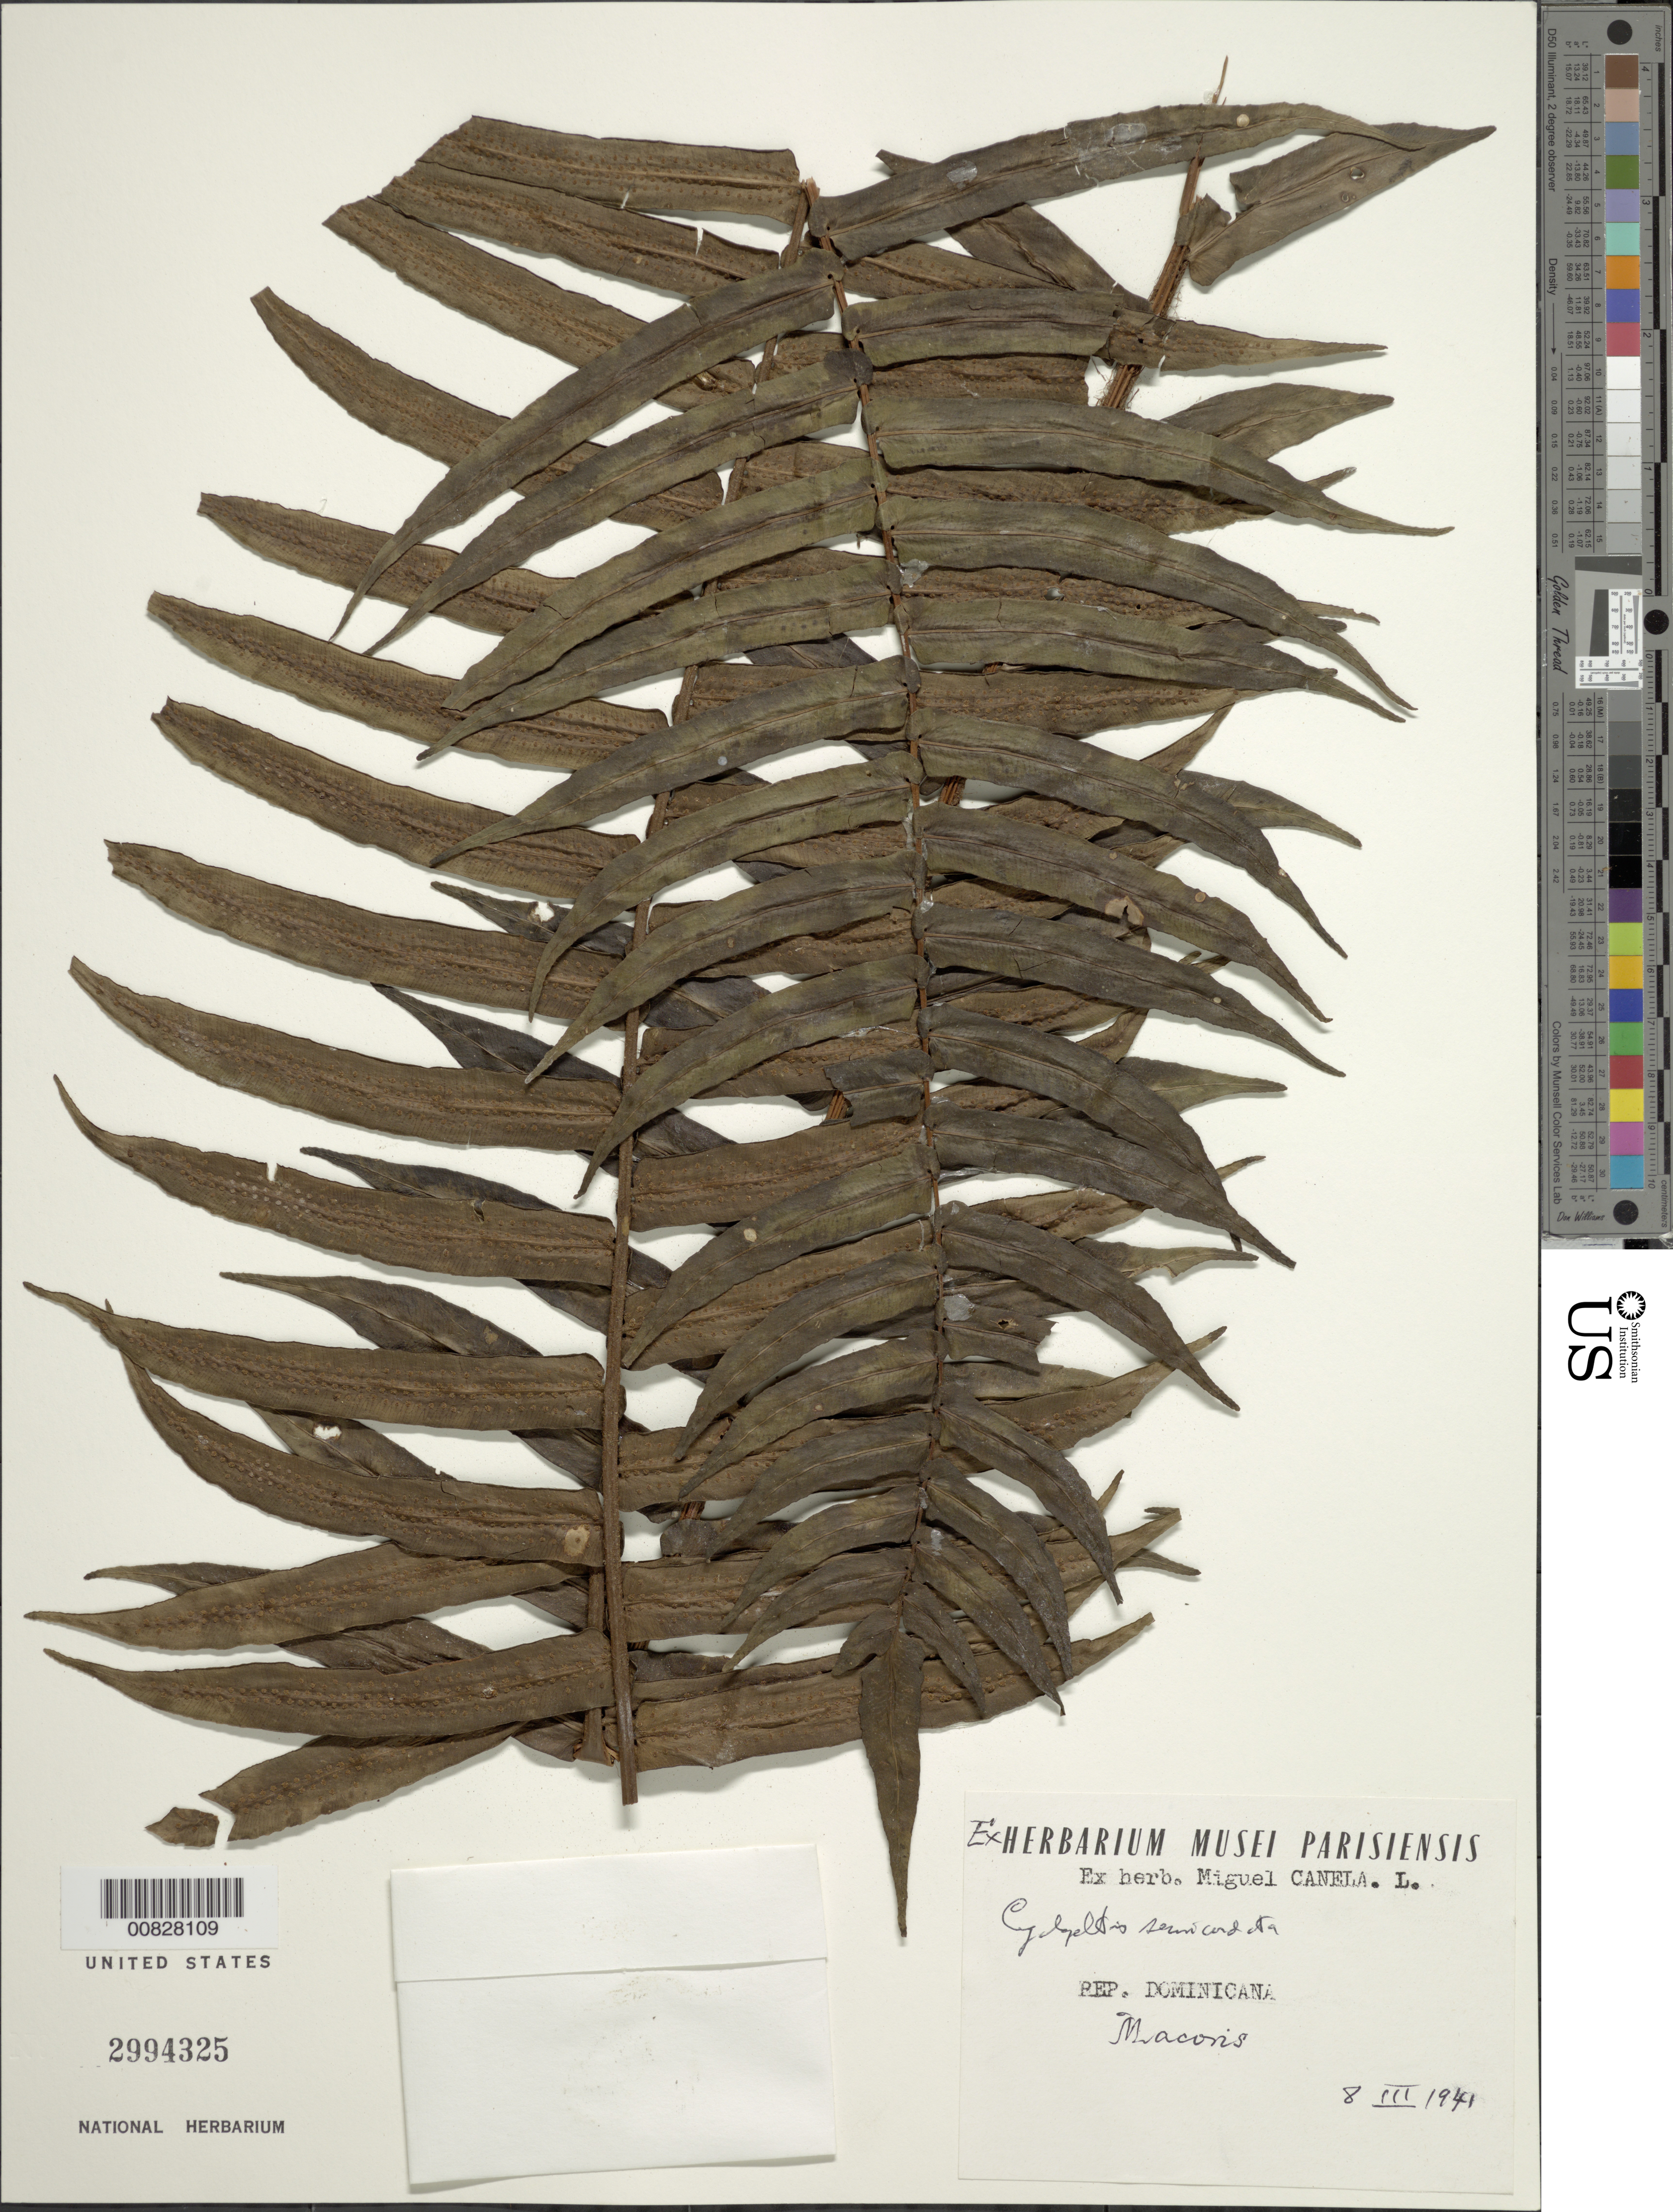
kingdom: Plantae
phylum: Tracheophyta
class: Polypodiopsida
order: Polypodiales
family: Lomariopsidaceae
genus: Cyclopeltis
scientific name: Cyclopeltis semicordata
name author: (Sw.) J. Sm.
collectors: M. Canela Lazaro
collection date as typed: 08 Mar 1941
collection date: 1941-03-08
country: Dominican Republic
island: Hispaniola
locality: Macoris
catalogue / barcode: US 2994325